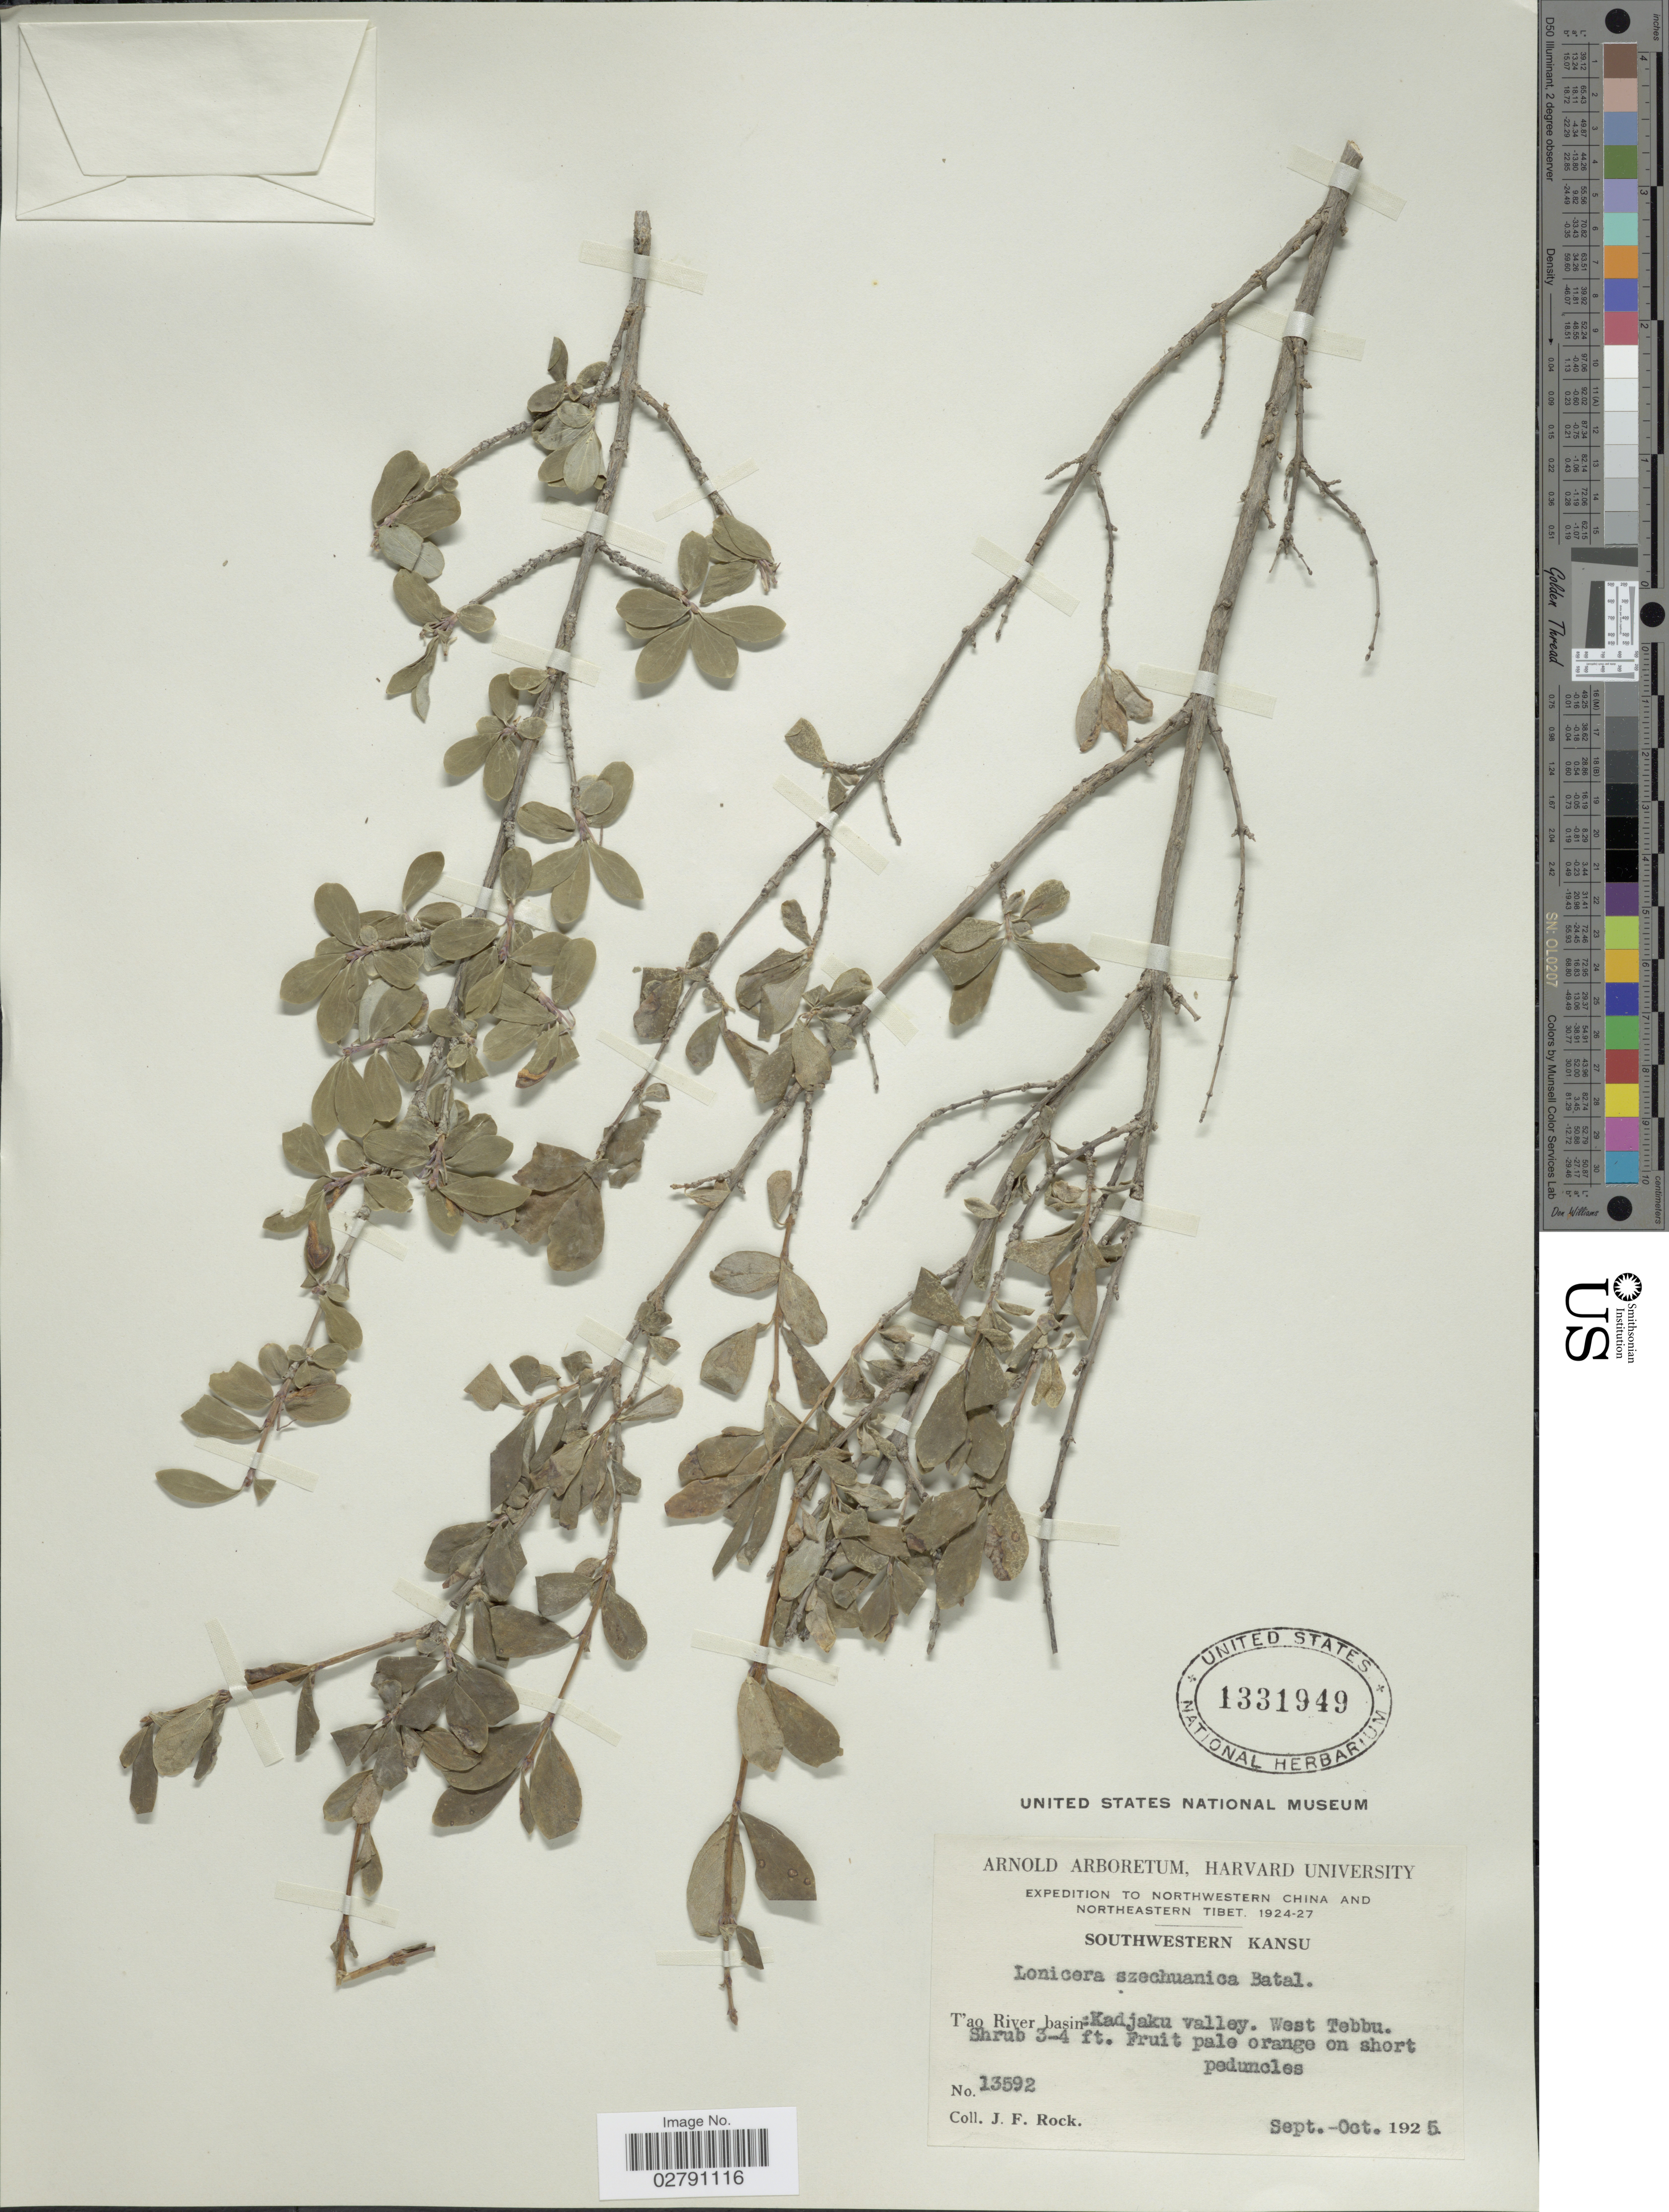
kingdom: Plantae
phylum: Tracheophyta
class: Magnoliopsida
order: Dipsacales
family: Caprifoliaceae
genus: Lonicera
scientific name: Lonicera szechuanica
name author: Batalin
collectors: J. Rock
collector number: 13592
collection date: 1925-09/1925-10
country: China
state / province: Gansu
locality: Northwestern China and Northeastern Tibet. T'ao River basin: Kadjaku valley. West Tebbu.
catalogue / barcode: US 1331949